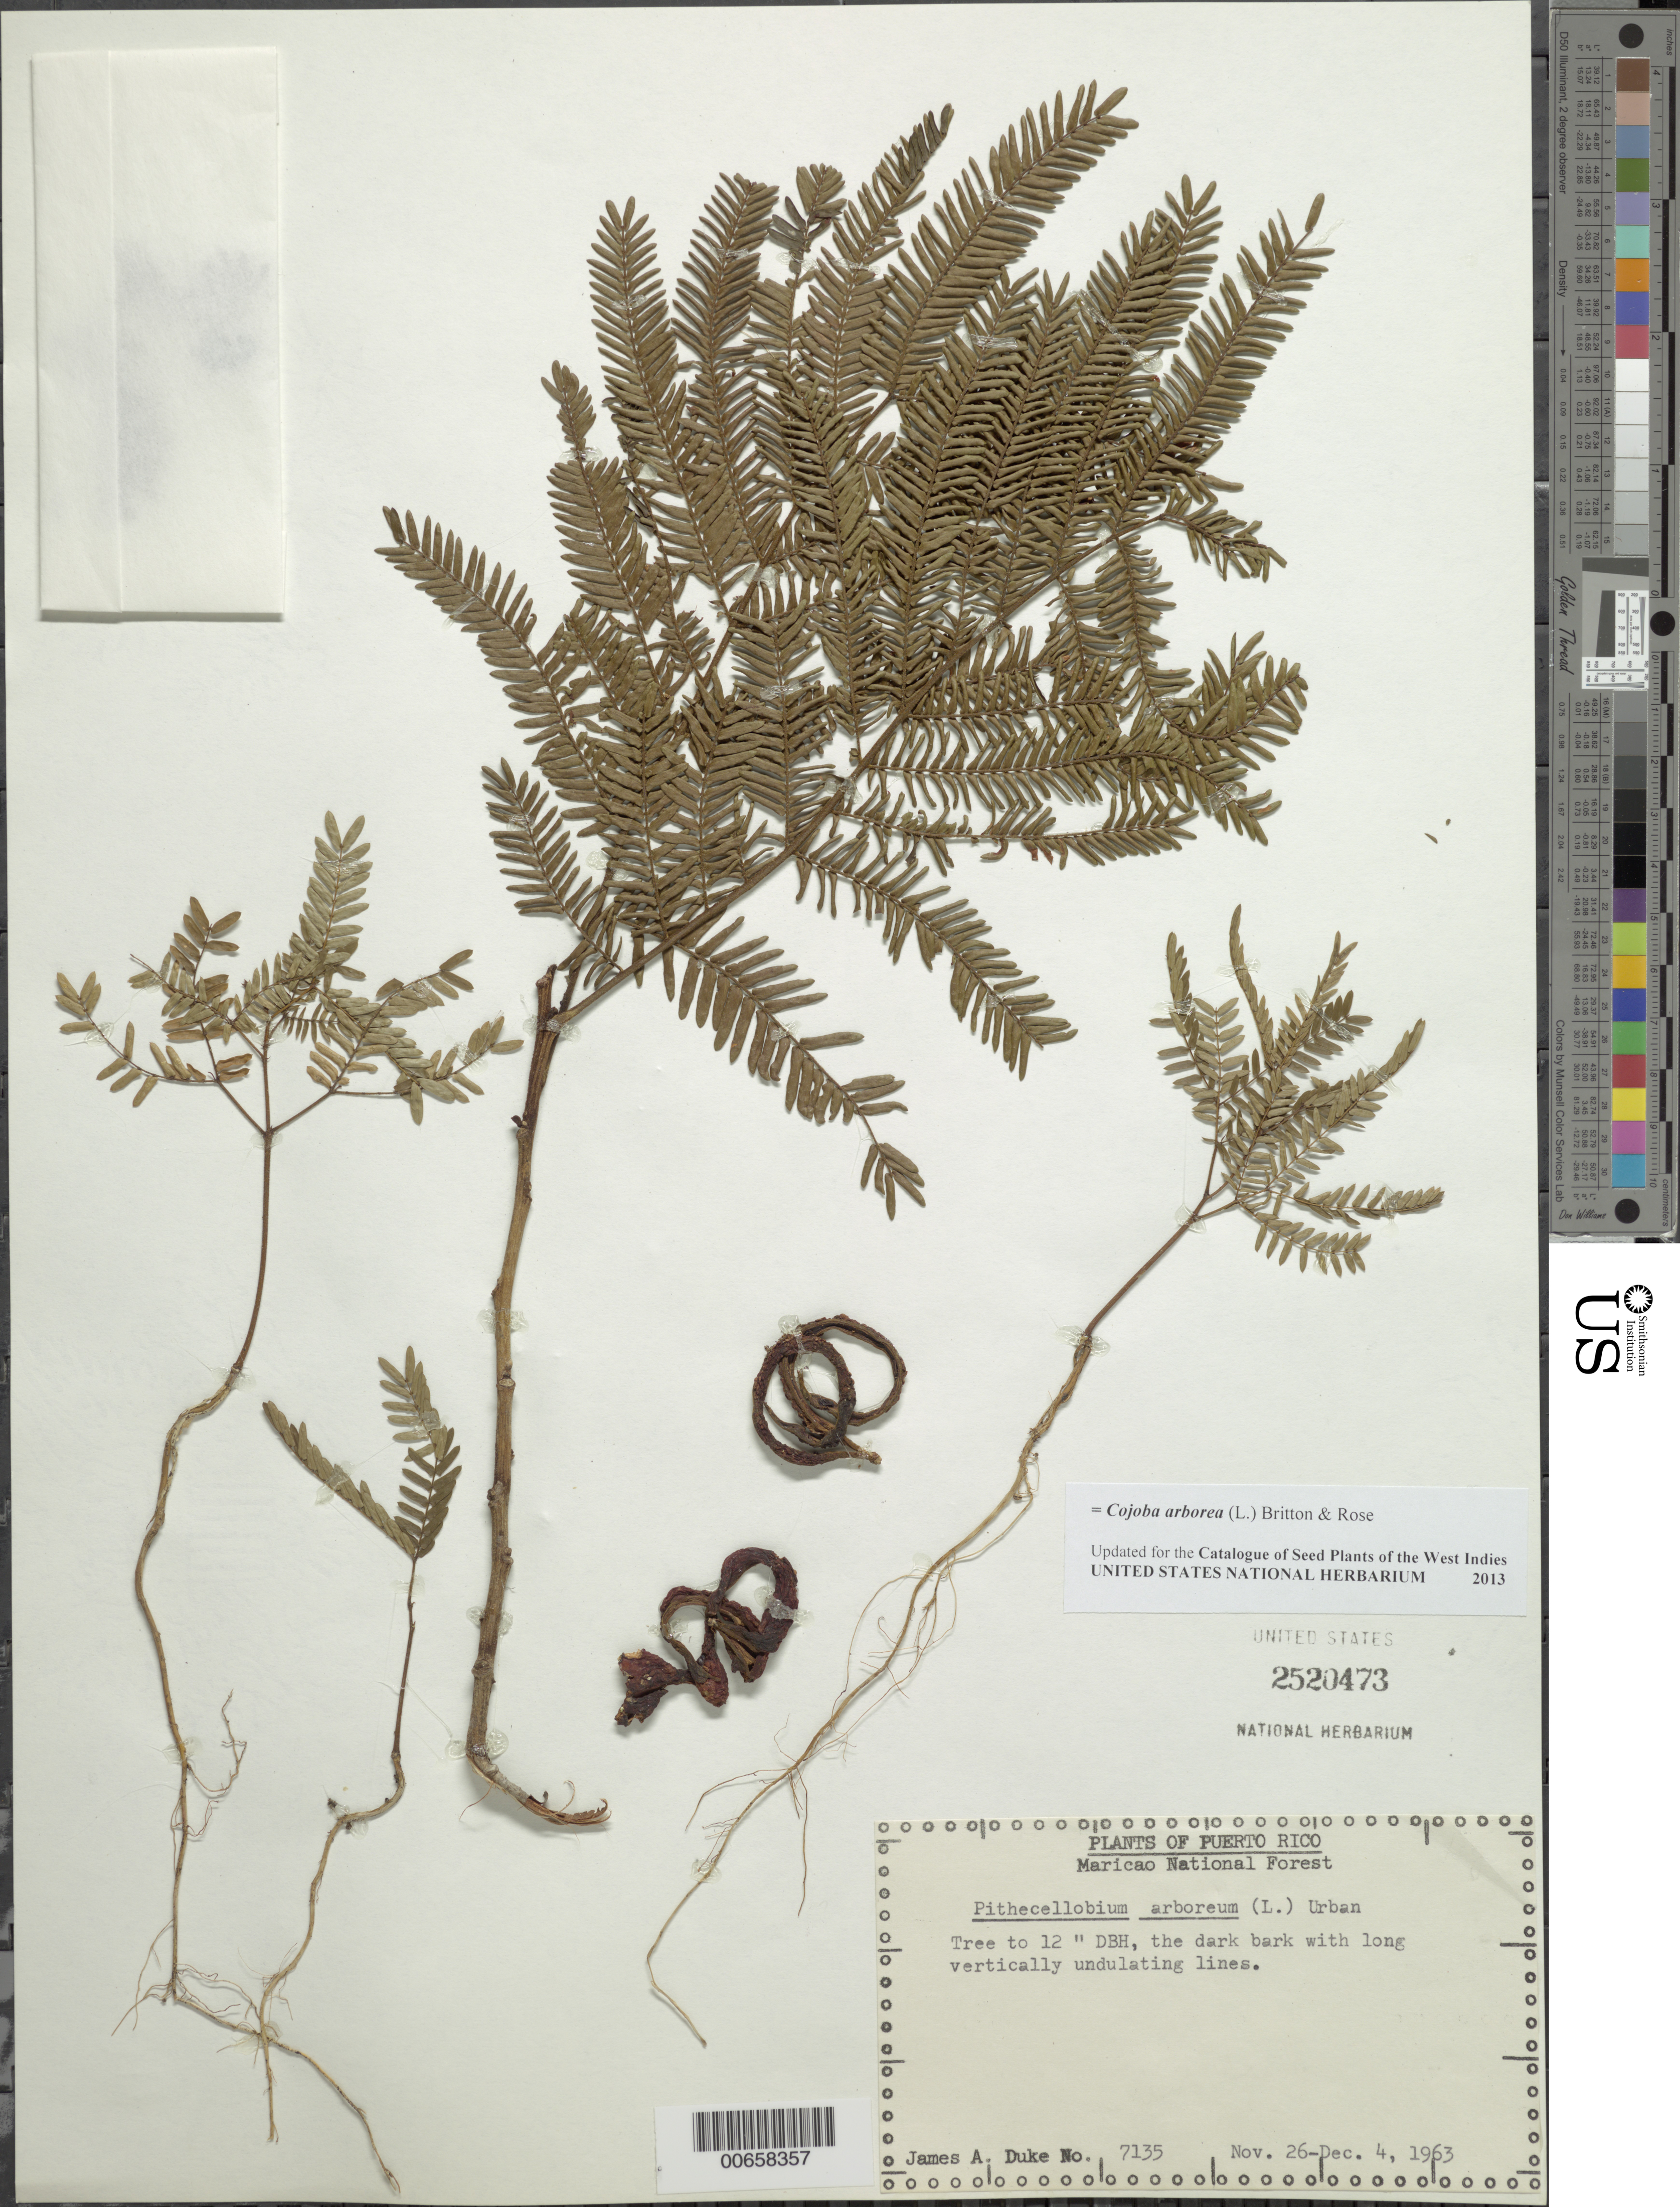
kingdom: Plantae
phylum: Tracheophyta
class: Magnoliopsida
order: Fabales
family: Fabaceae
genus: Cojoba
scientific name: Cojoba arborea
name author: (L.) Britton & Rose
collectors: J. A. Duke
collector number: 7135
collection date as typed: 26 Nov 1963 to 04 Dec 1963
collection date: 1963-11-26/1963-12-04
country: Puerto Rico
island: Greater Antilles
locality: Maricao Natl. Forest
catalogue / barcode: US 2520473